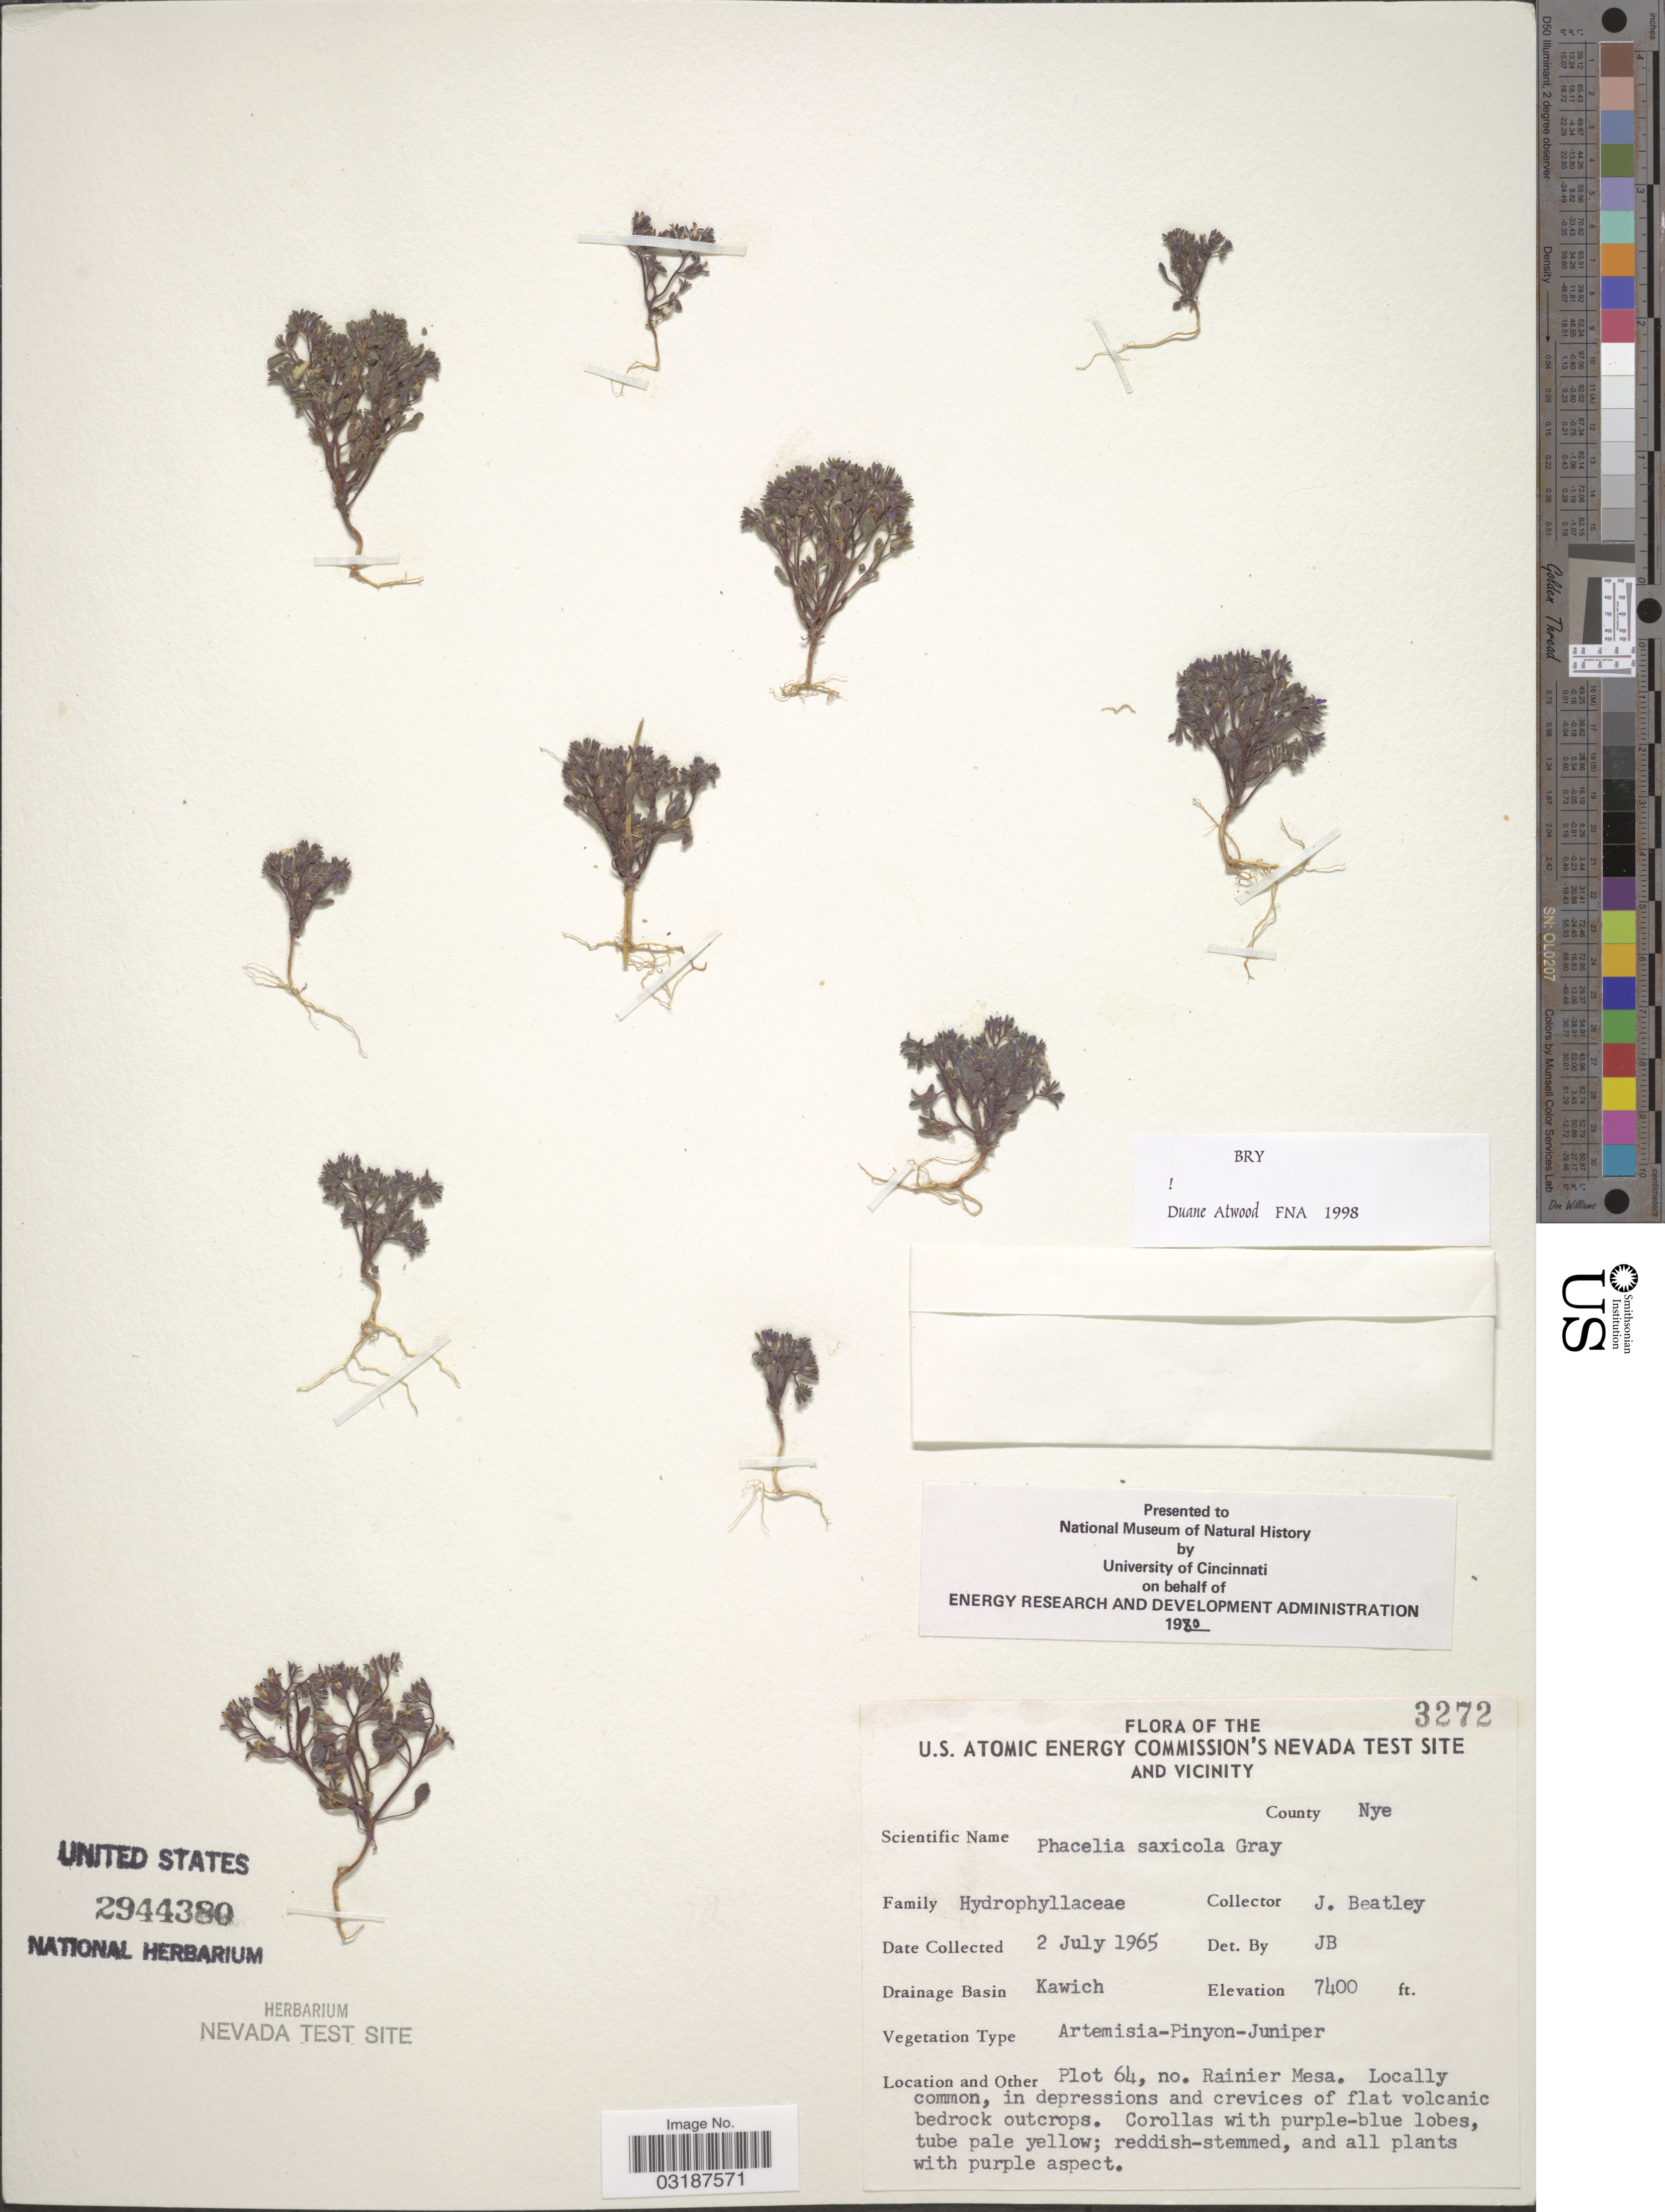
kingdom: Plantae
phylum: Tracheophyta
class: Magnoliopsida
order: Boraginales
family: Hydrophyllaceae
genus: Phacelia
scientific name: Phacelia saxicola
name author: A. Gray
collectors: J. C. Beatley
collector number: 3272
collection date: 1965-07-02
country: United States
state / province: Nevada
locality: U.S. Atomic Energy Commission's Nevada Test Site and Vicinity. County Nye. Drainage Basin Kawich. Plot 64, no. Rainier Mesa.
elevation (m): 2256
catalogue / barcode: US 2944380